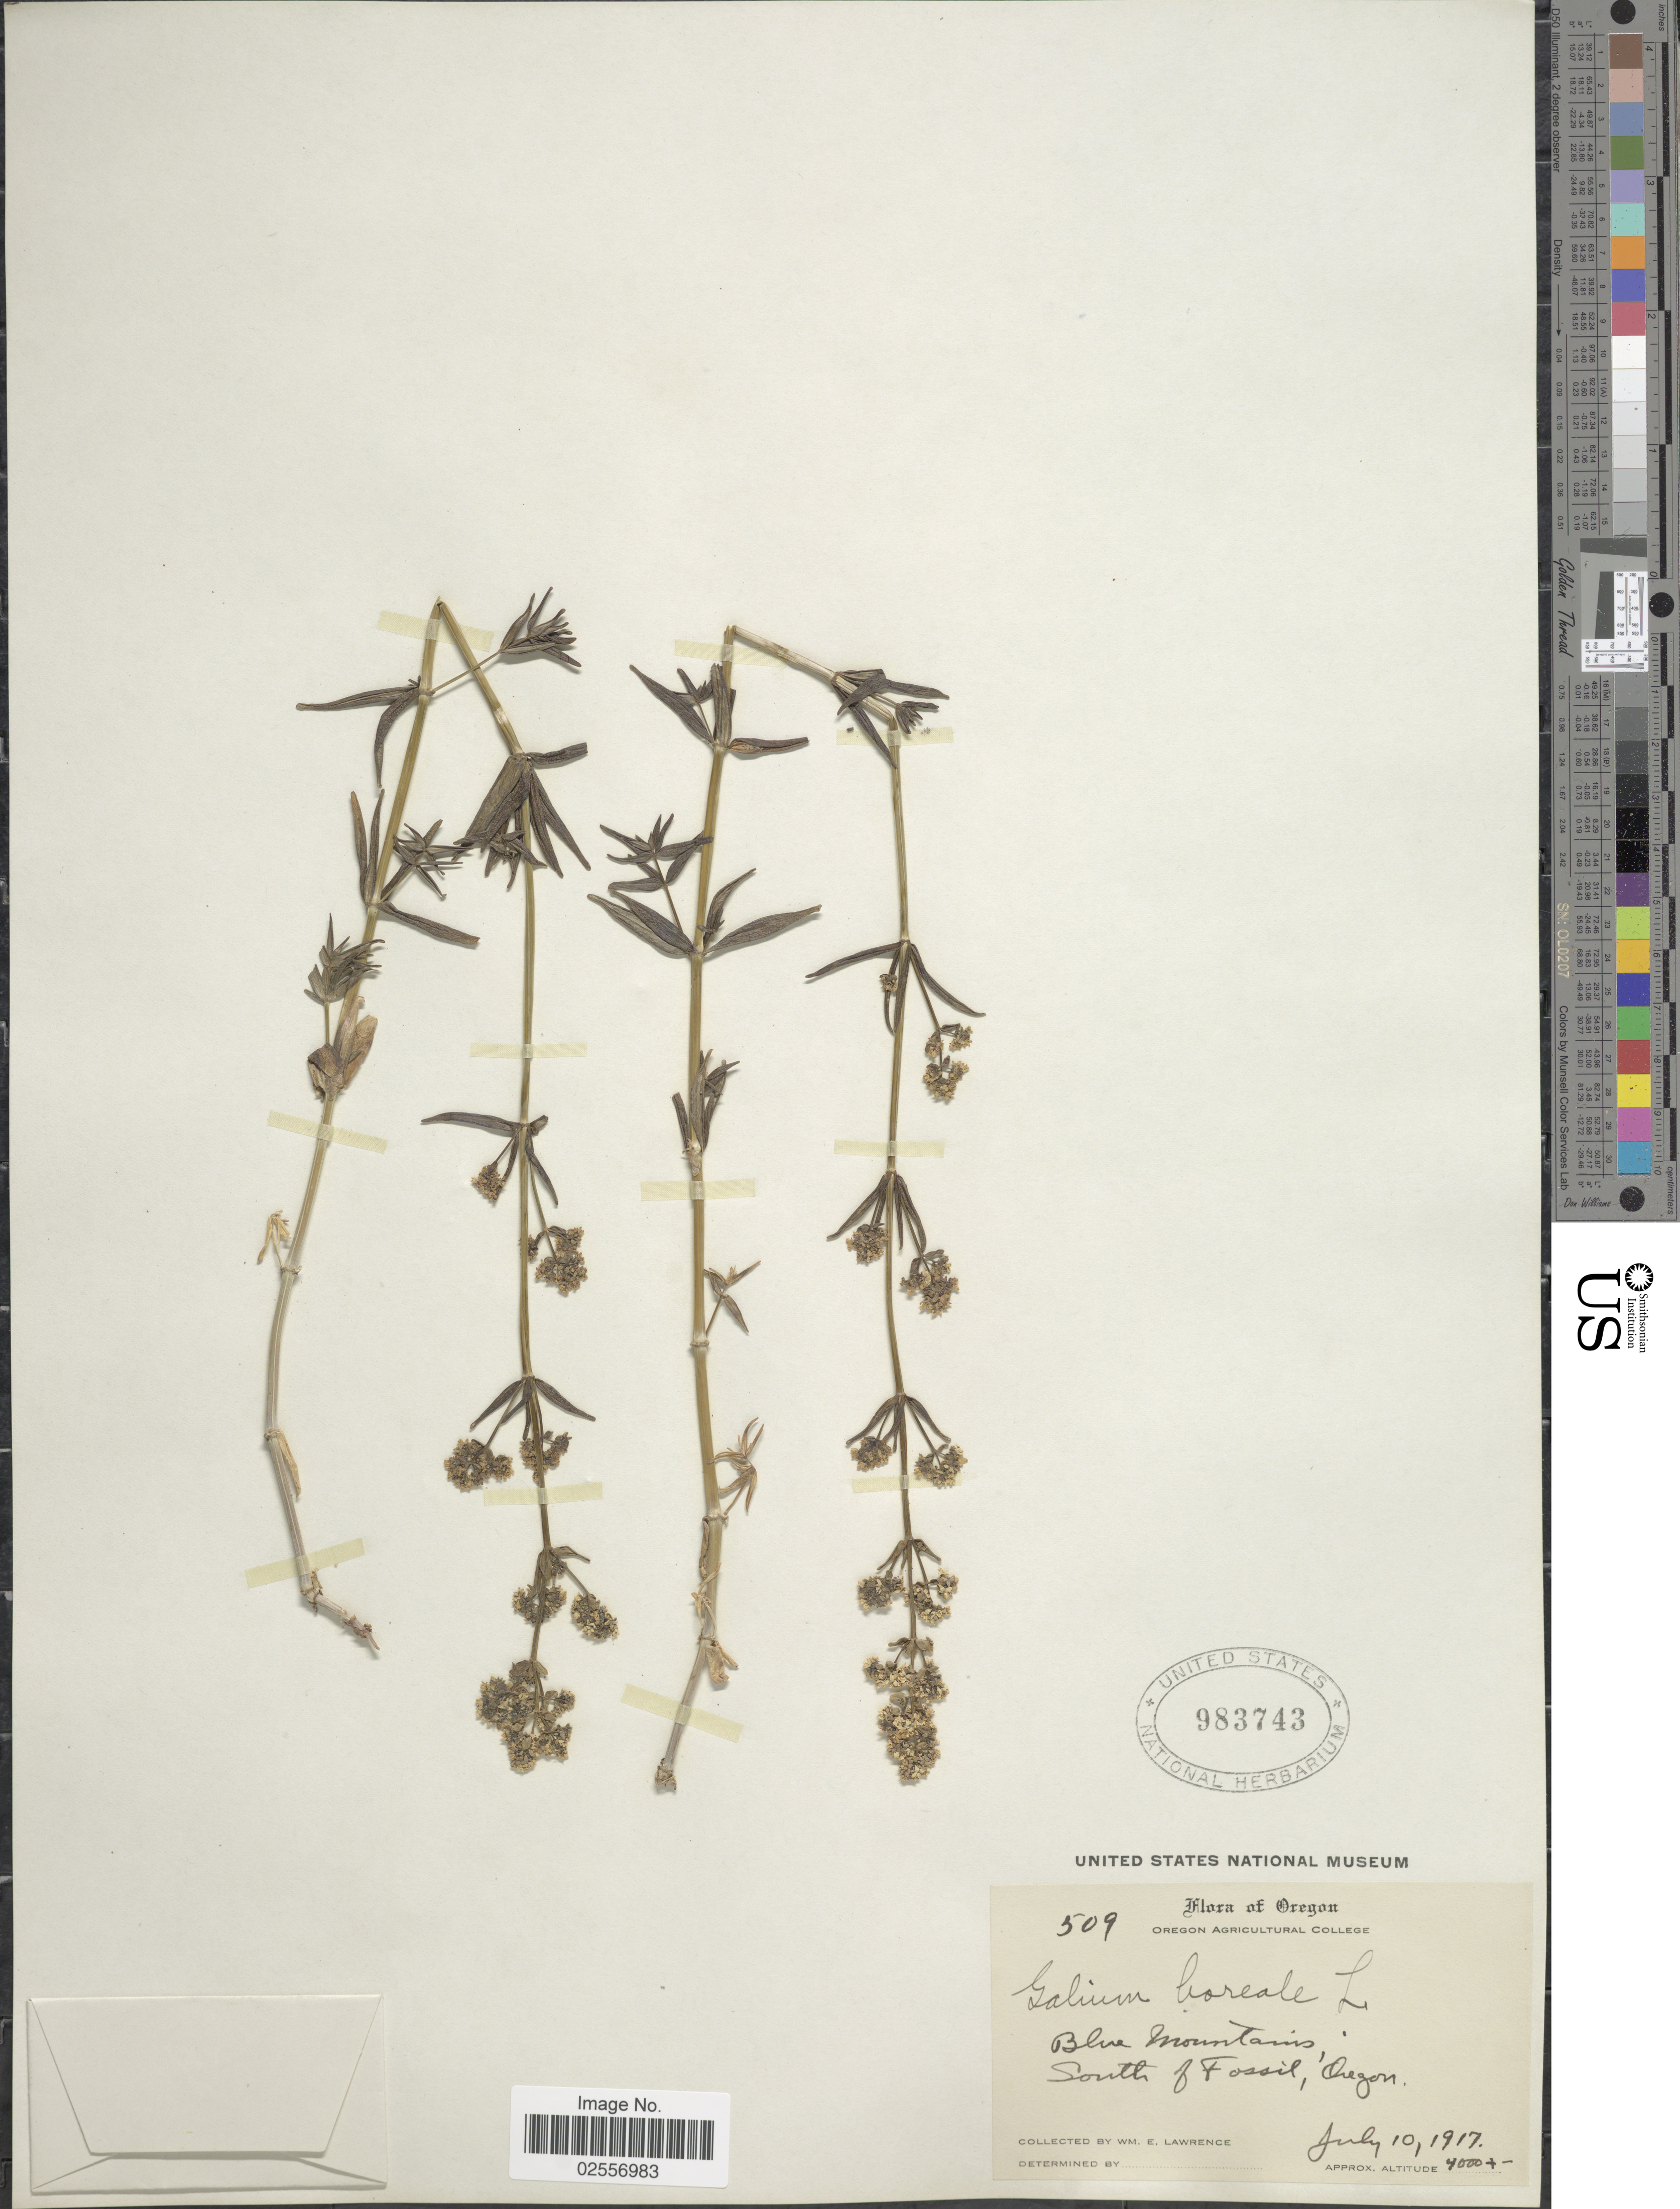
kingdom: Plantae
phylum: Tracheophyta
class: Magnoliopsida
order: Gentianales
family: Rubiaceae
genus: Galium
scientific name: Galium boreale L.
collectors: W. Lawrence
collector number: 509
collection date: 1917-07-10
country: United States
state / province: Oregon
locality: Blue Mountains, south of Fossil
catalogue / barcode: US 983743